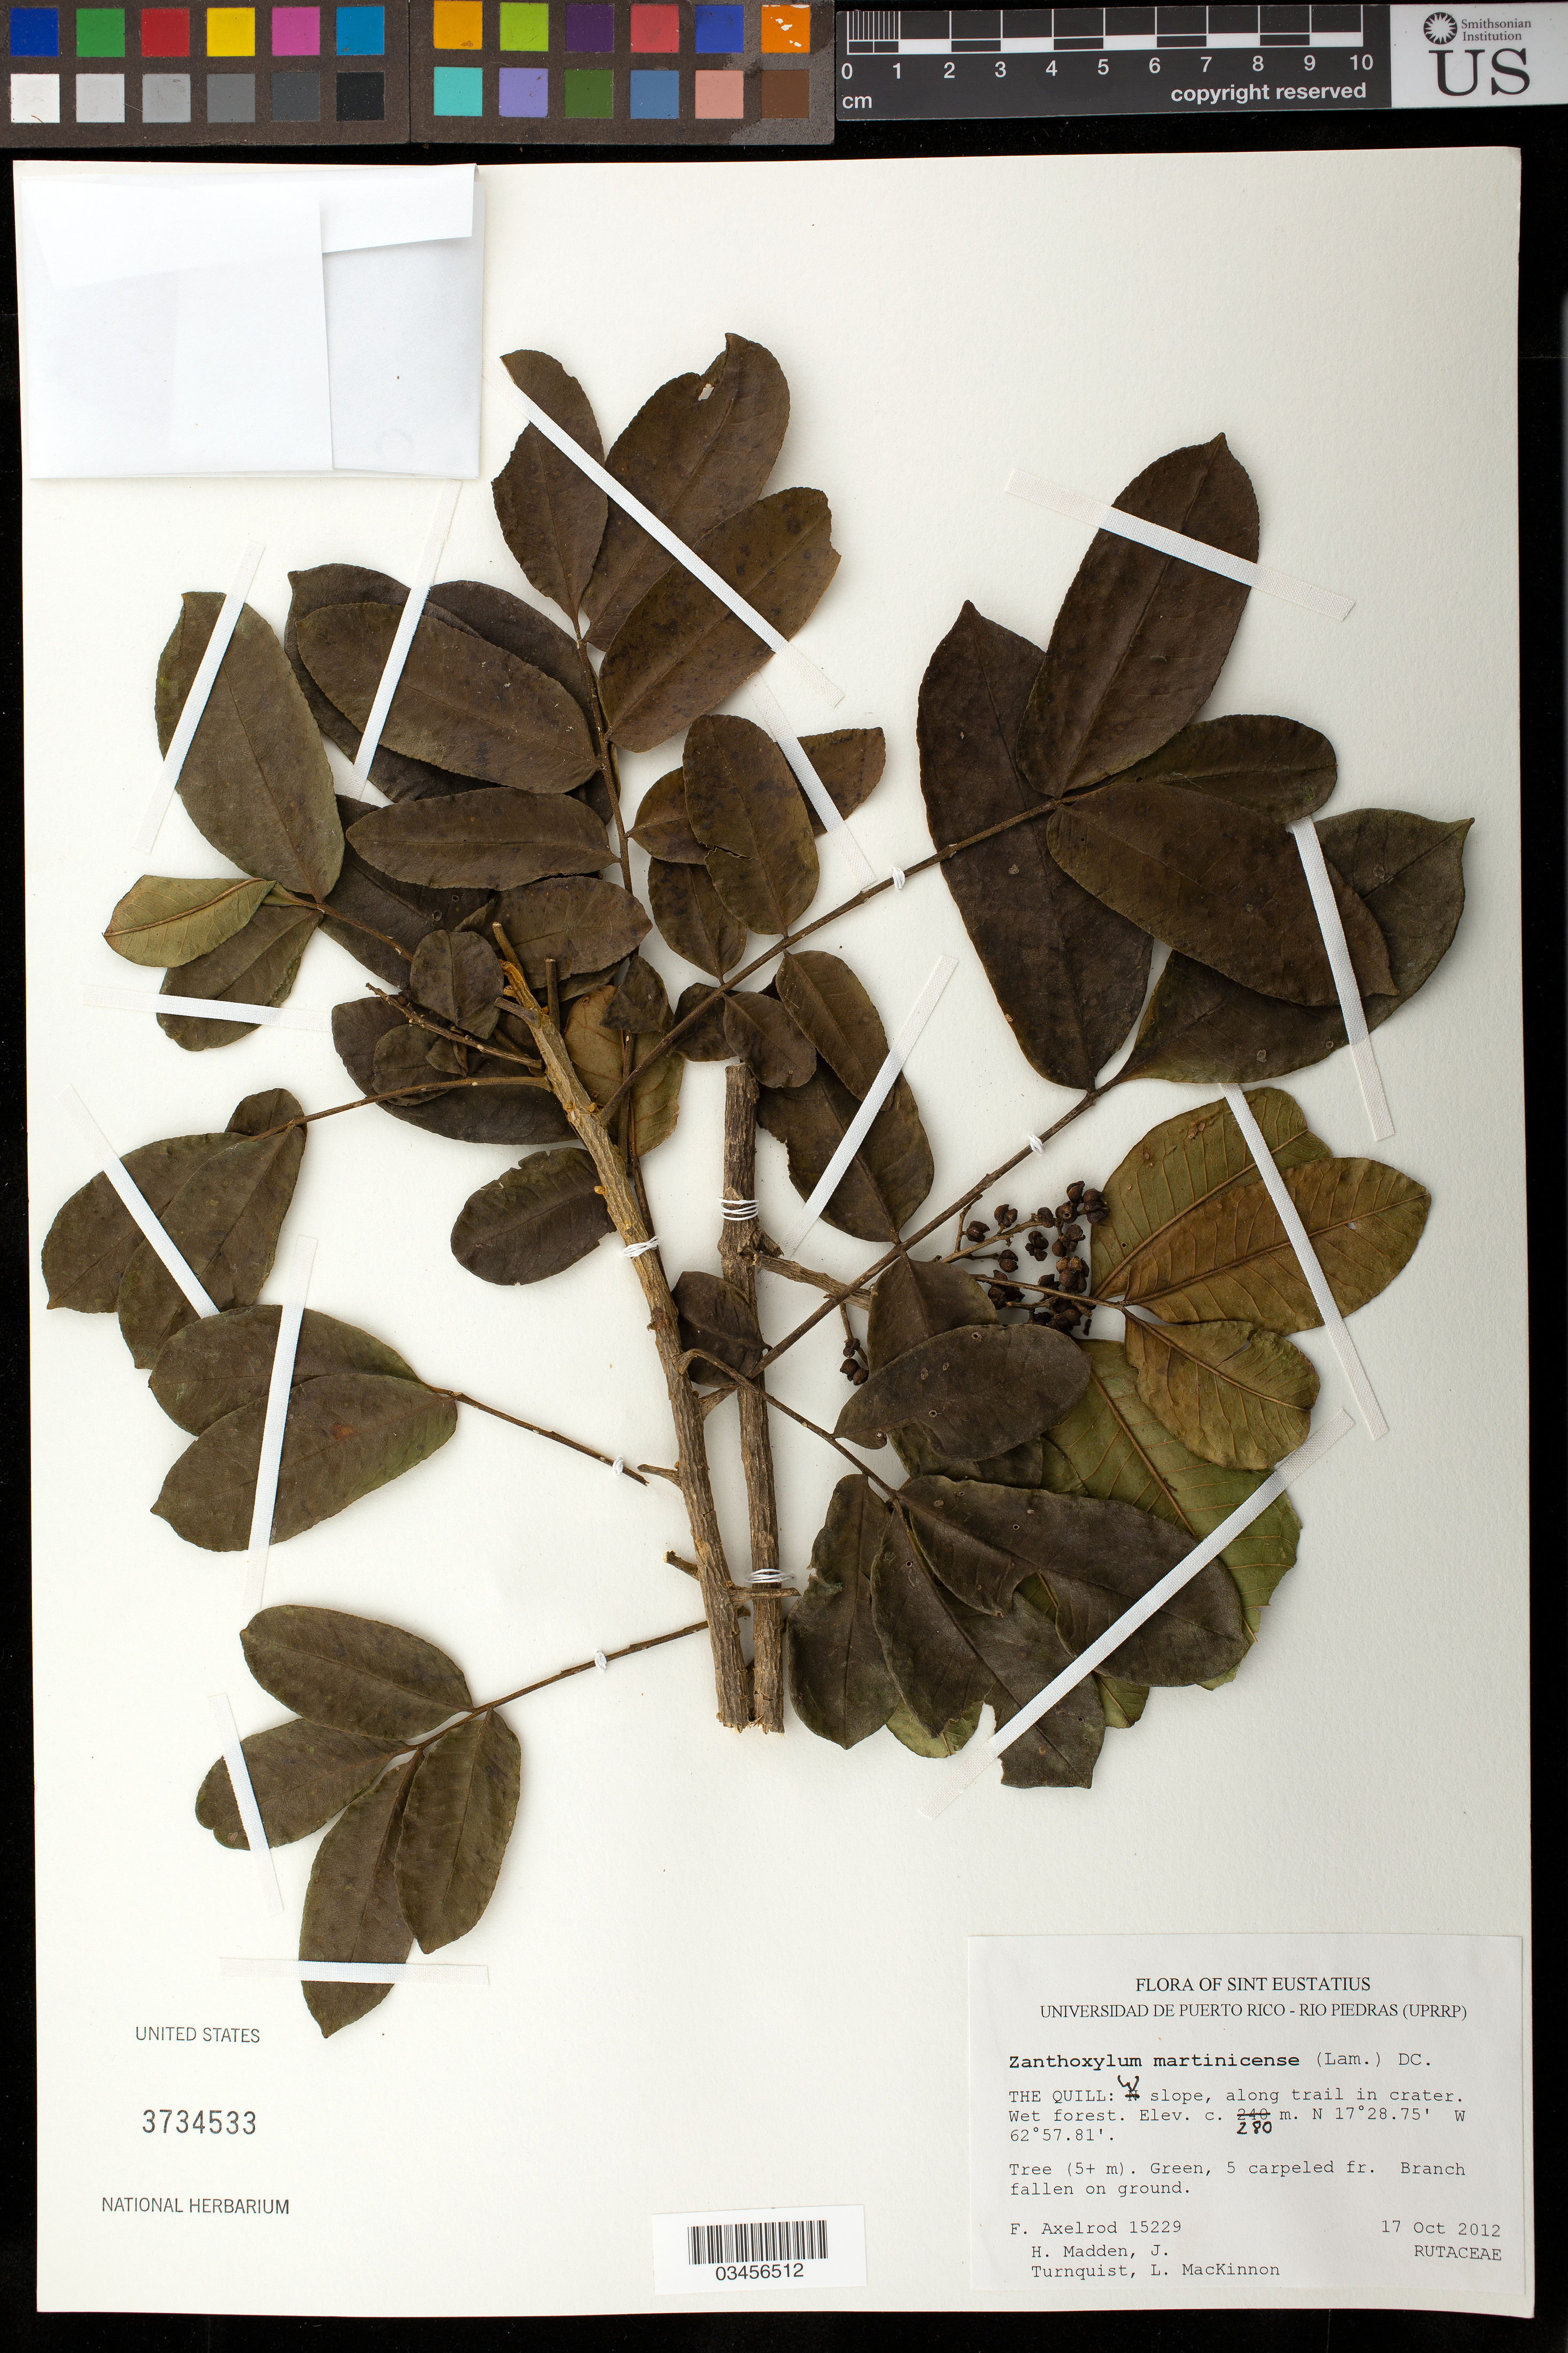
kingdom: Plantae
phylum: Tracheophyta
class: Magnoliopsida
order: Sapindales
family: Rutaceae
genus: Zanthoxylum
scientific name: Zanthoxylum martinicense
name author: (Lam.) DC.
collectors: F. S. Axelrod, H. Madden, J. Turnquist & L. MacKinnon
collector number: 15229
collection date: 2012-10-17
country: Netherlands Antilles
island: Sint Eustatius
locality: The Quill: W slope, along trail in crater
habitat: Wet forest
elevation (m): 280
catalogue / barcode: US 3734533